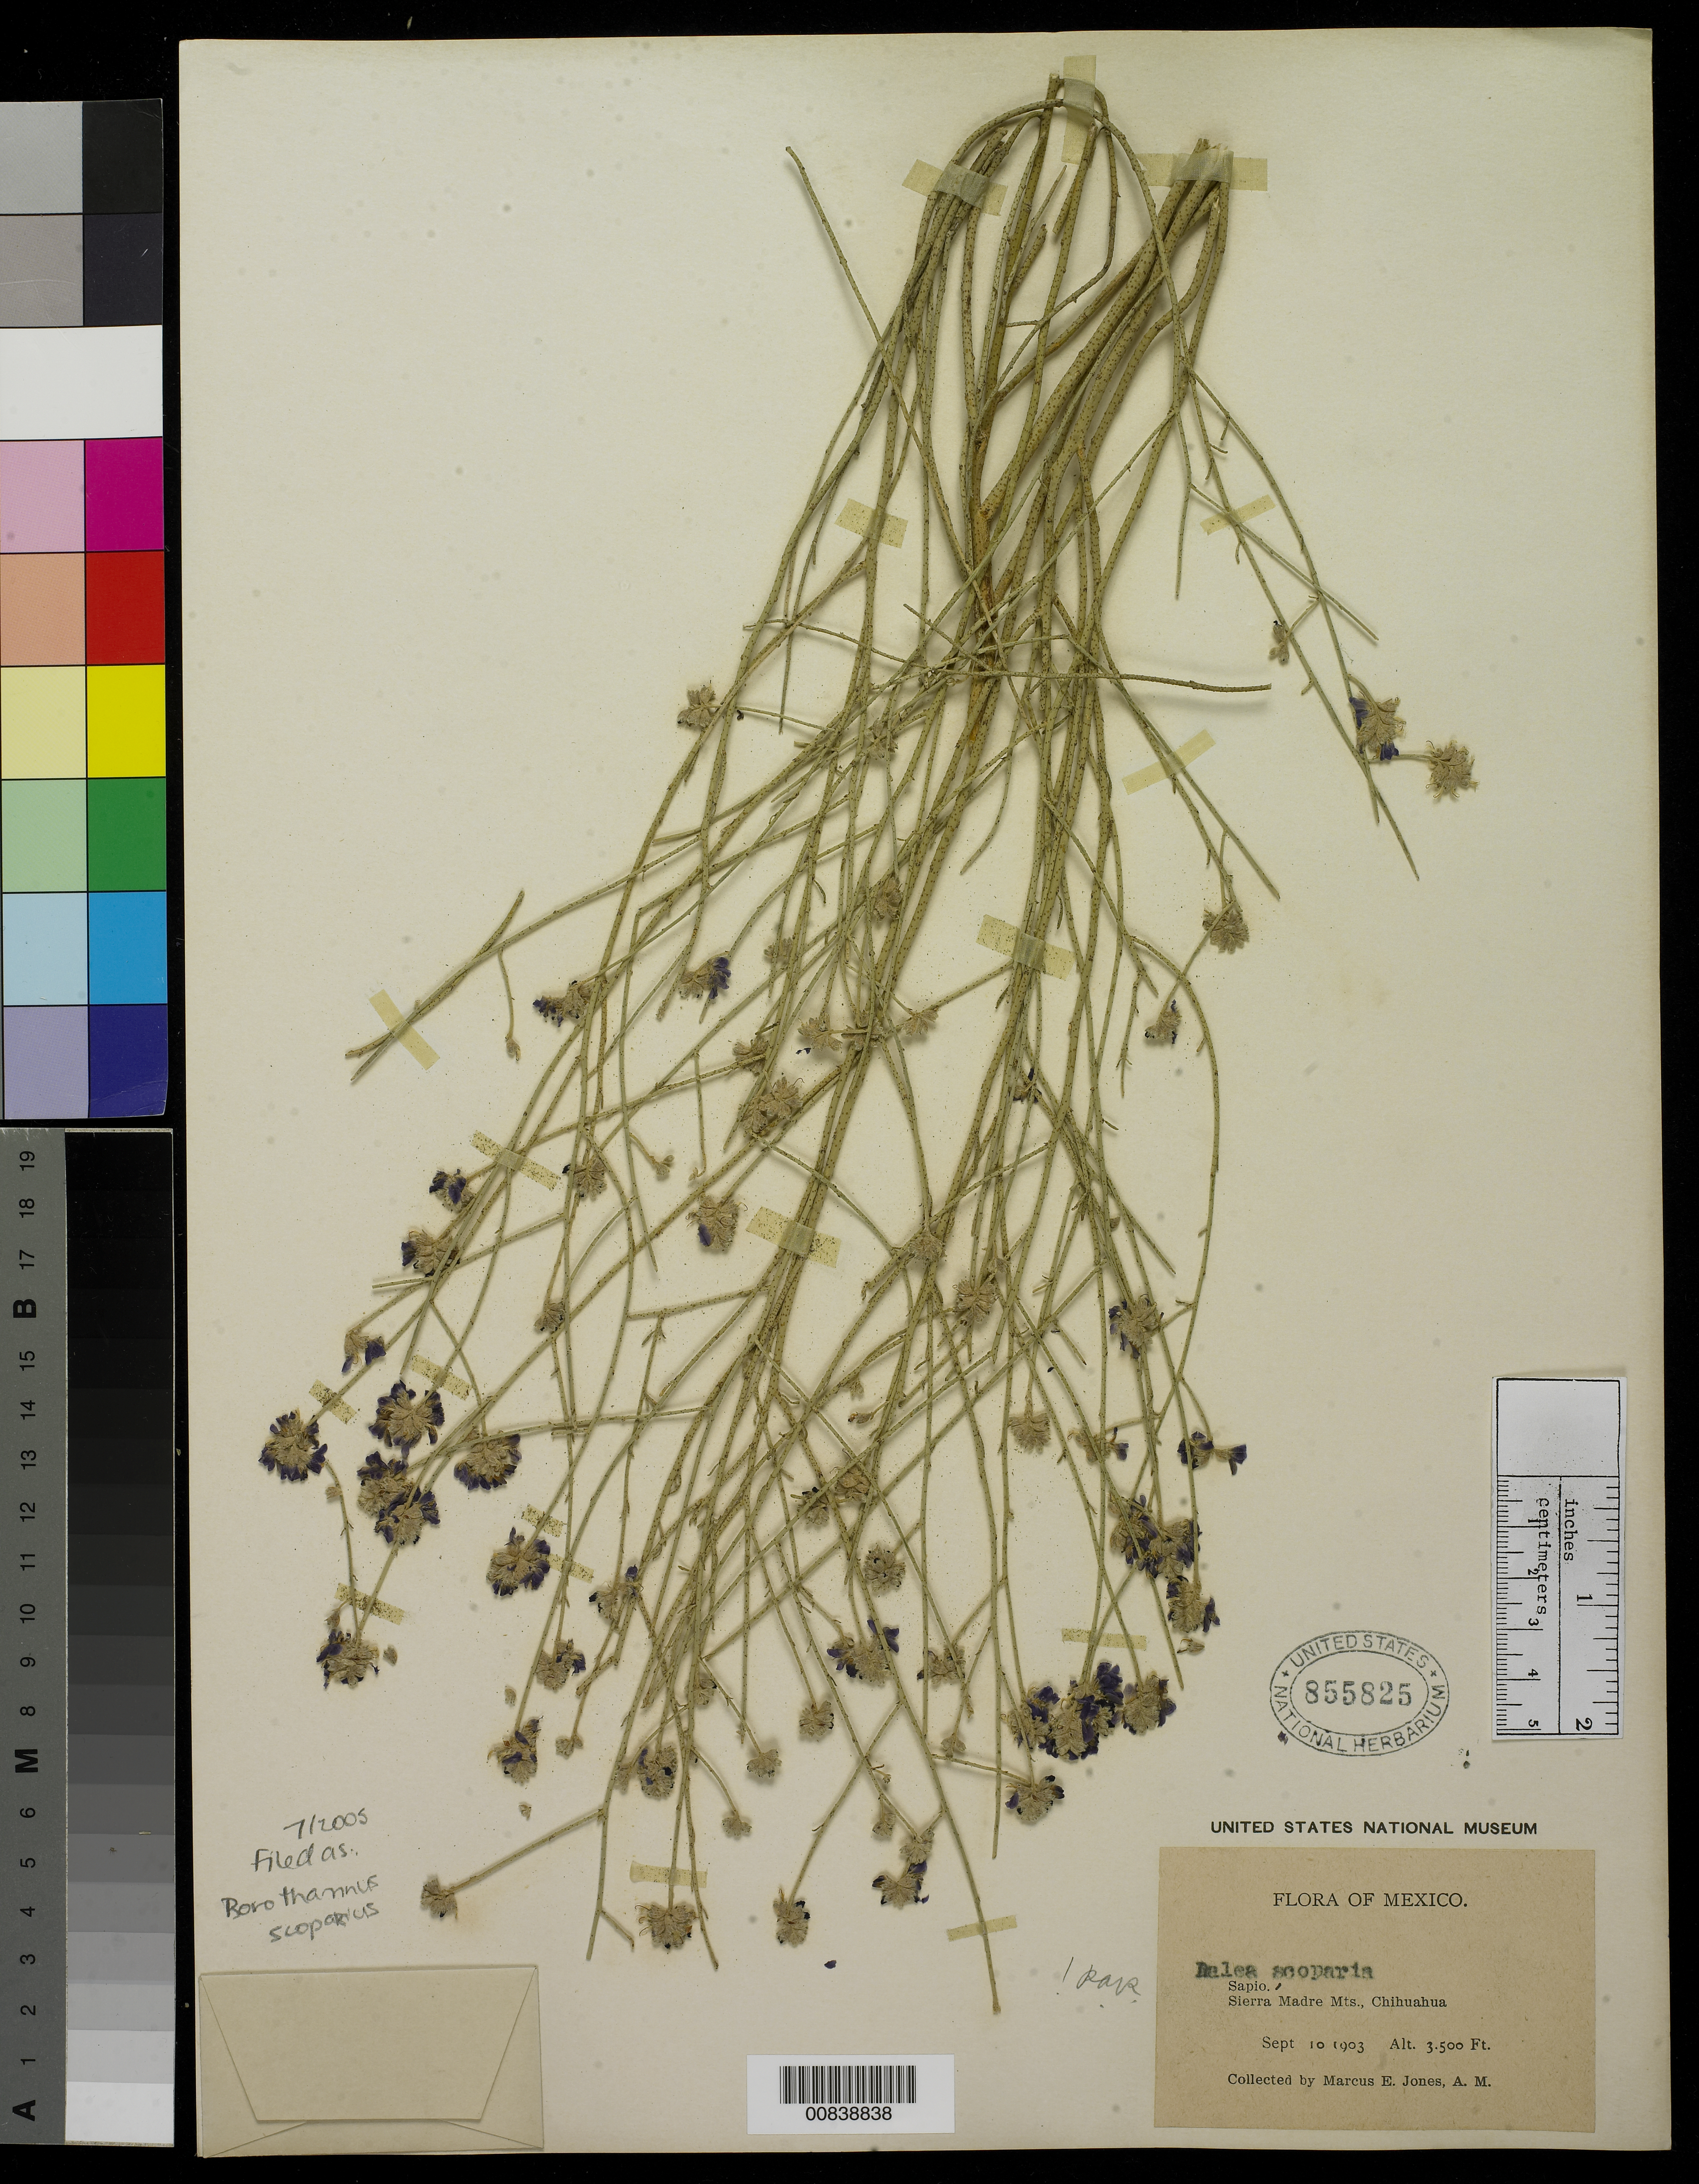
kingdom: Plantae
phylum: Tracheophyta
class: Magnoliopsida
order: Fabales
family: Fabaceae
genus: Psorothamnus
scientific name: Psorothamnus scoparius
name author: (A. Gray) Rydb.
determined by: Strong, M. T., (US), Smithsonian Institution - National Museum of Natural History (UNITED STATES)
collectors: M. E. Jones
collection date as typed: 10 Sep 1903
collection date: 1903-09-10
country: Mexico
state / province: Chihuahua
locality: Sapio. Sierra Madre Mts., Chihuahua.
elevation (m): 1067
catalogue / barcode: US 855825